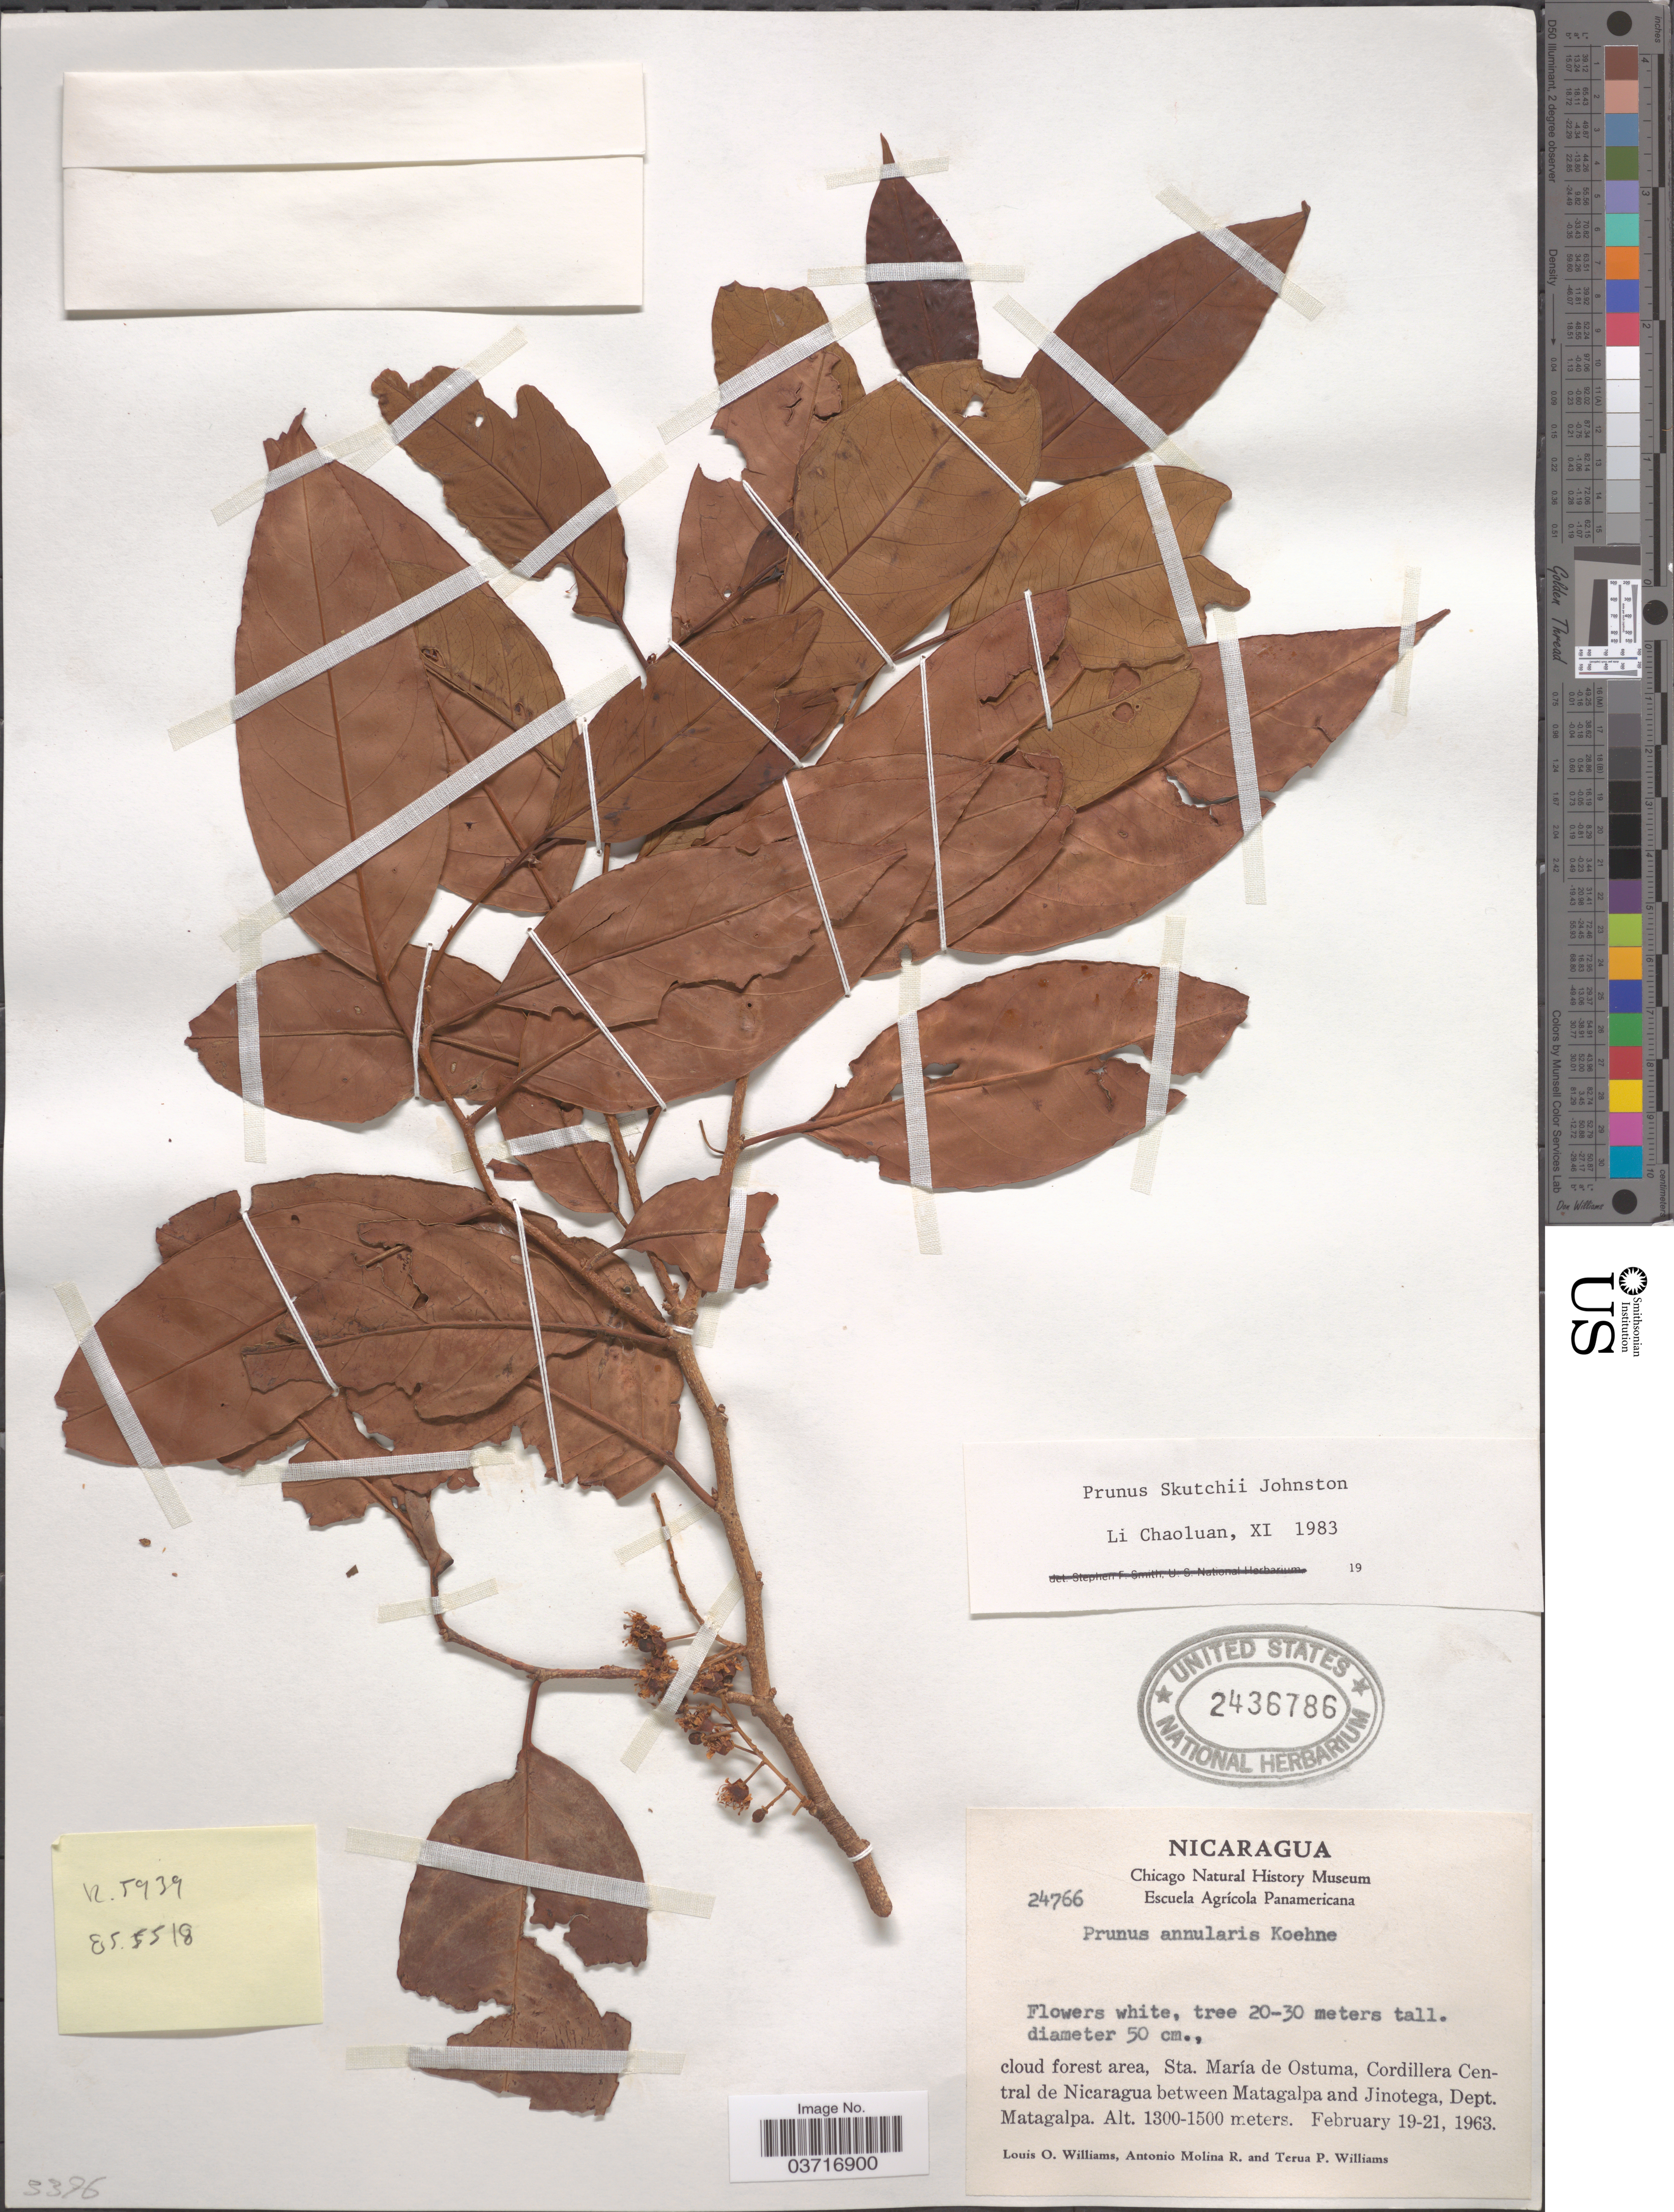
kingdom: Plantae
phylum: Tracheophyta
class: Magnoliopsida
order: Rosales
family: Rosaceae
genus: Prunus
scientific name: Prunus occidentalis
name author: Sw.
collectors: L. O. Williams, A. Molina R. & T. Williams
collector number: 24766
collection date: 1963-02-19/1963-02-21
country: Nicaragua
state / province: Matagalpa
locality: Sta. María de Ostuma, Cordillera Central de Nicaragua between Matagalpa and Jinotega, Dept. Matagalpa.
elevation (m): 1300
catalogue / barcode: US 2436786